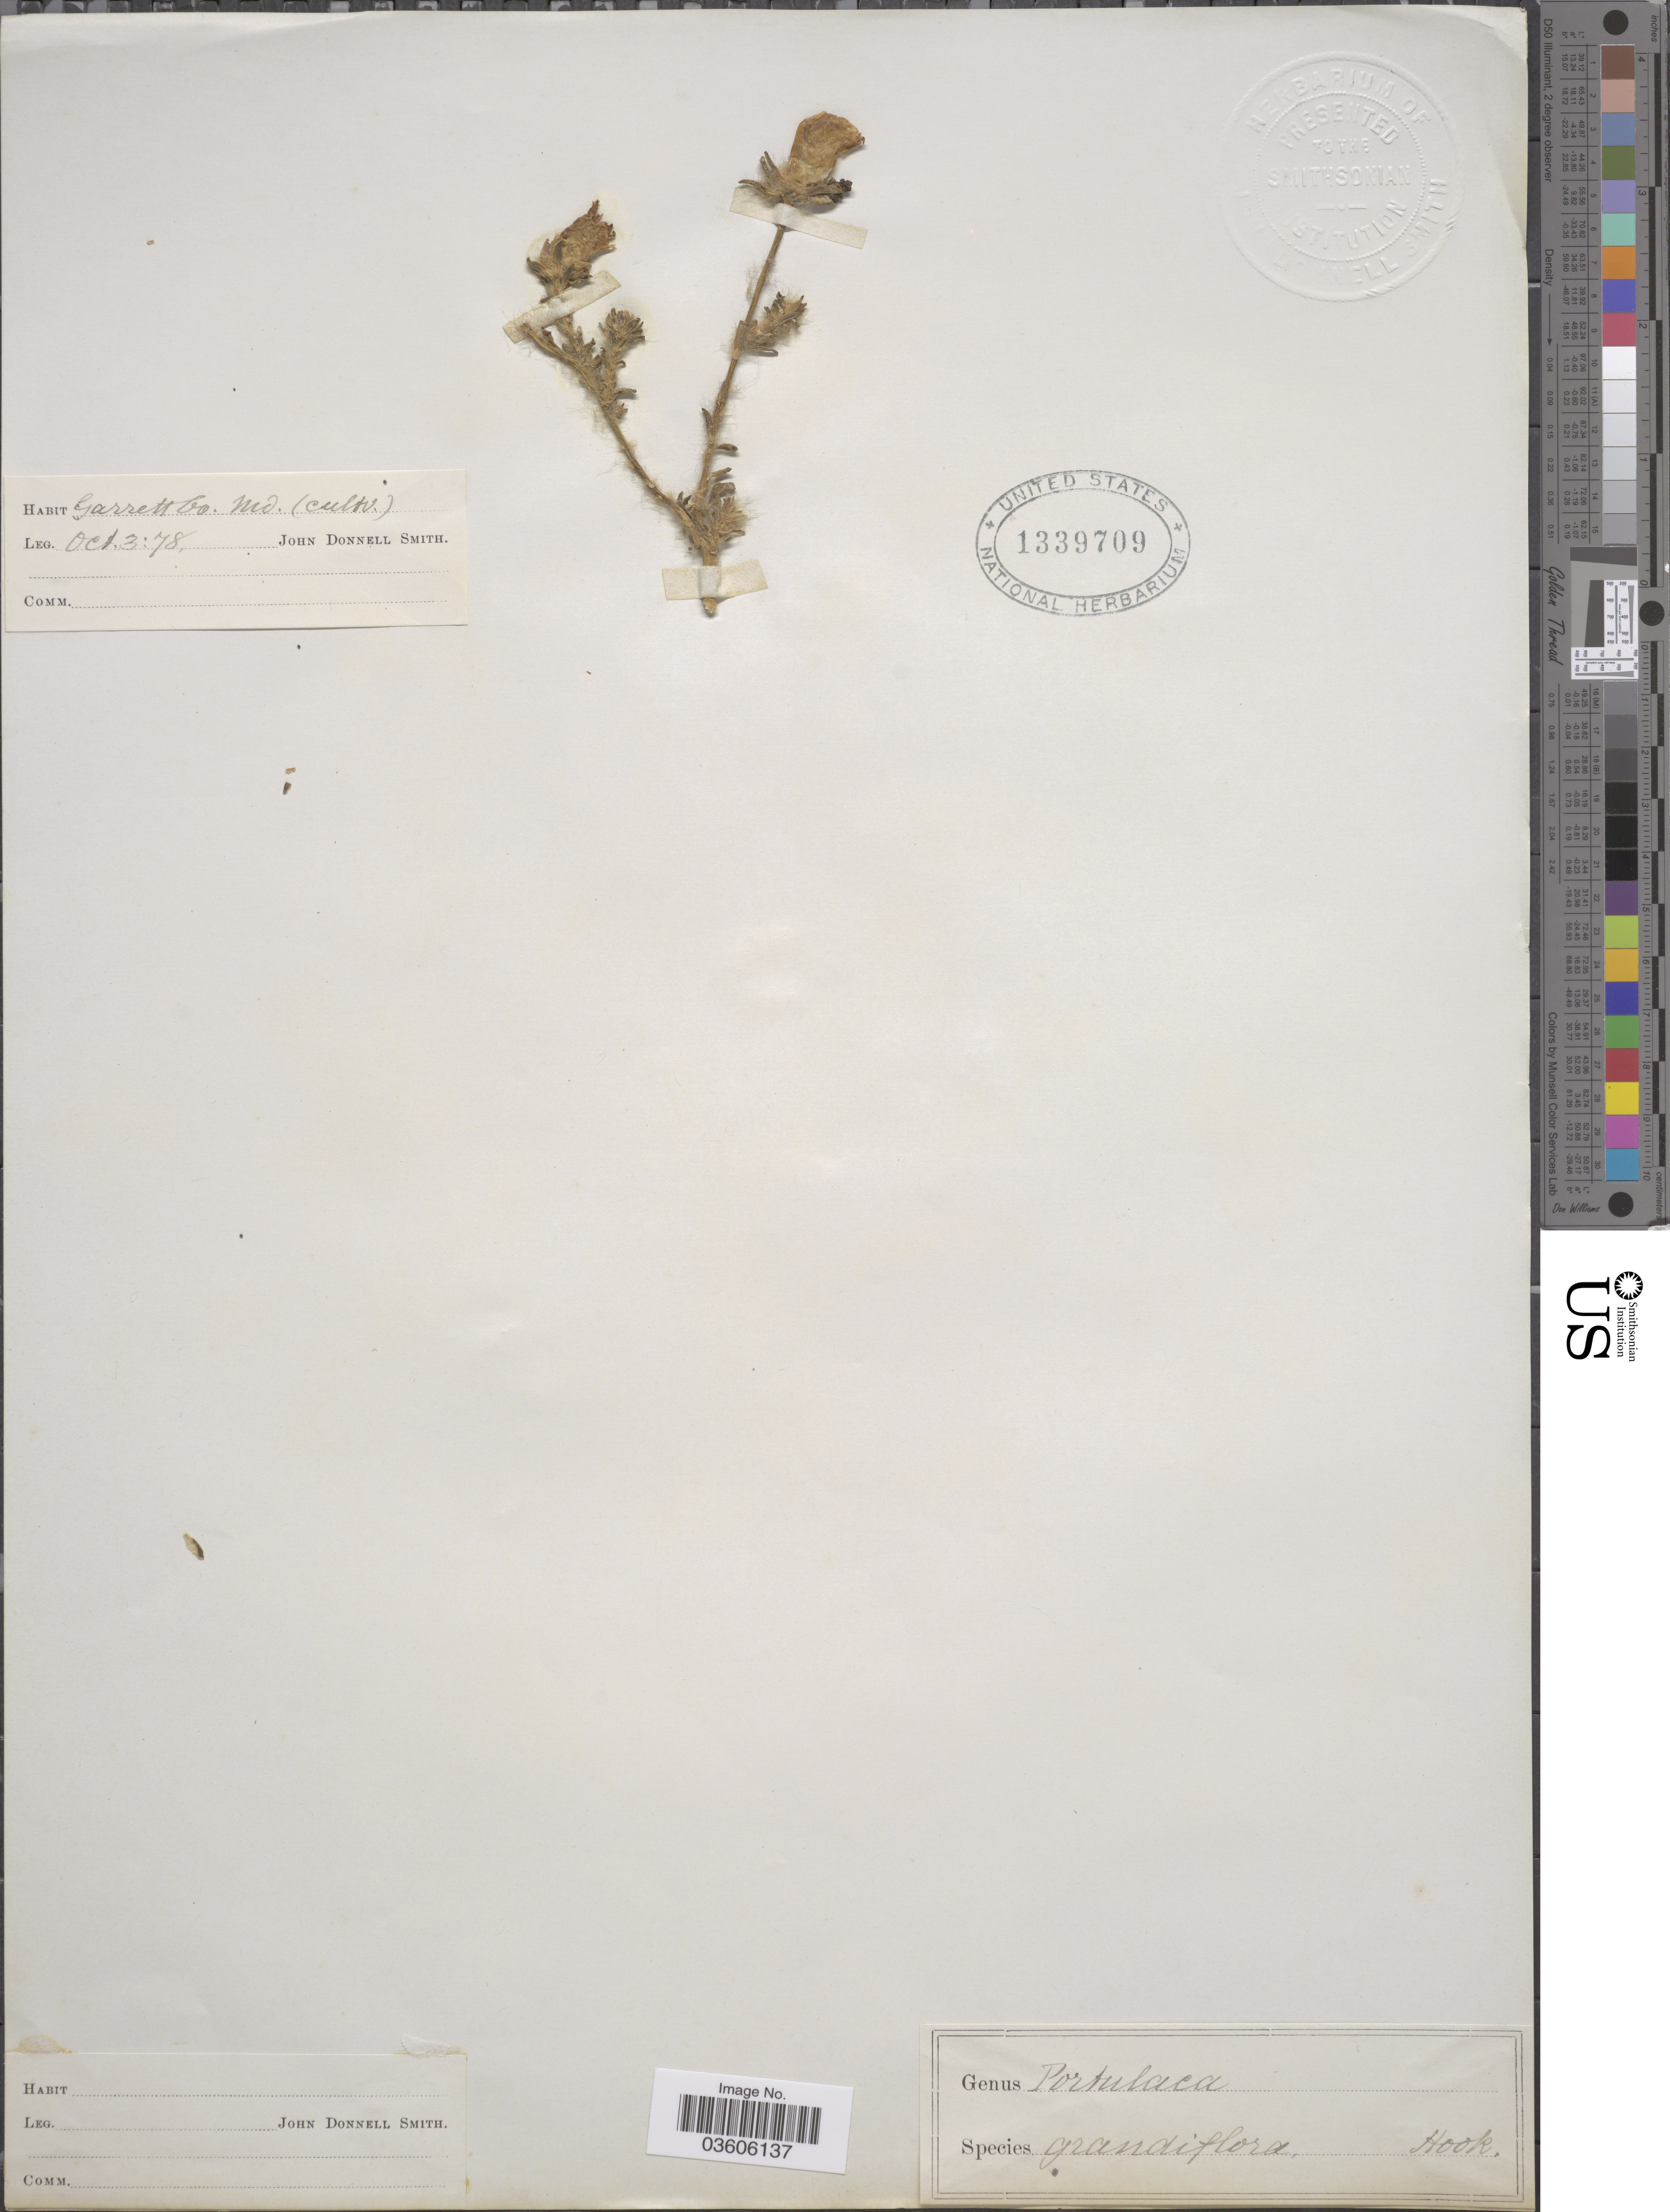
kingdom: Plantae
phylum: Tracheophyta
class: Magnoliopsida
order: Caryophyllales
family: Portulacaceae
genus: Portulaca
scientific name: Portulaca grandiflora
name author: Hook.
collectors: J. Donnell Smith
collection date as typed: Transcribed d/m/y: 3/10/78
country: United States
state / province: Maryland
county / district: Garrett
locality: Garrett Co.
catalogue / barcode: US 1339709